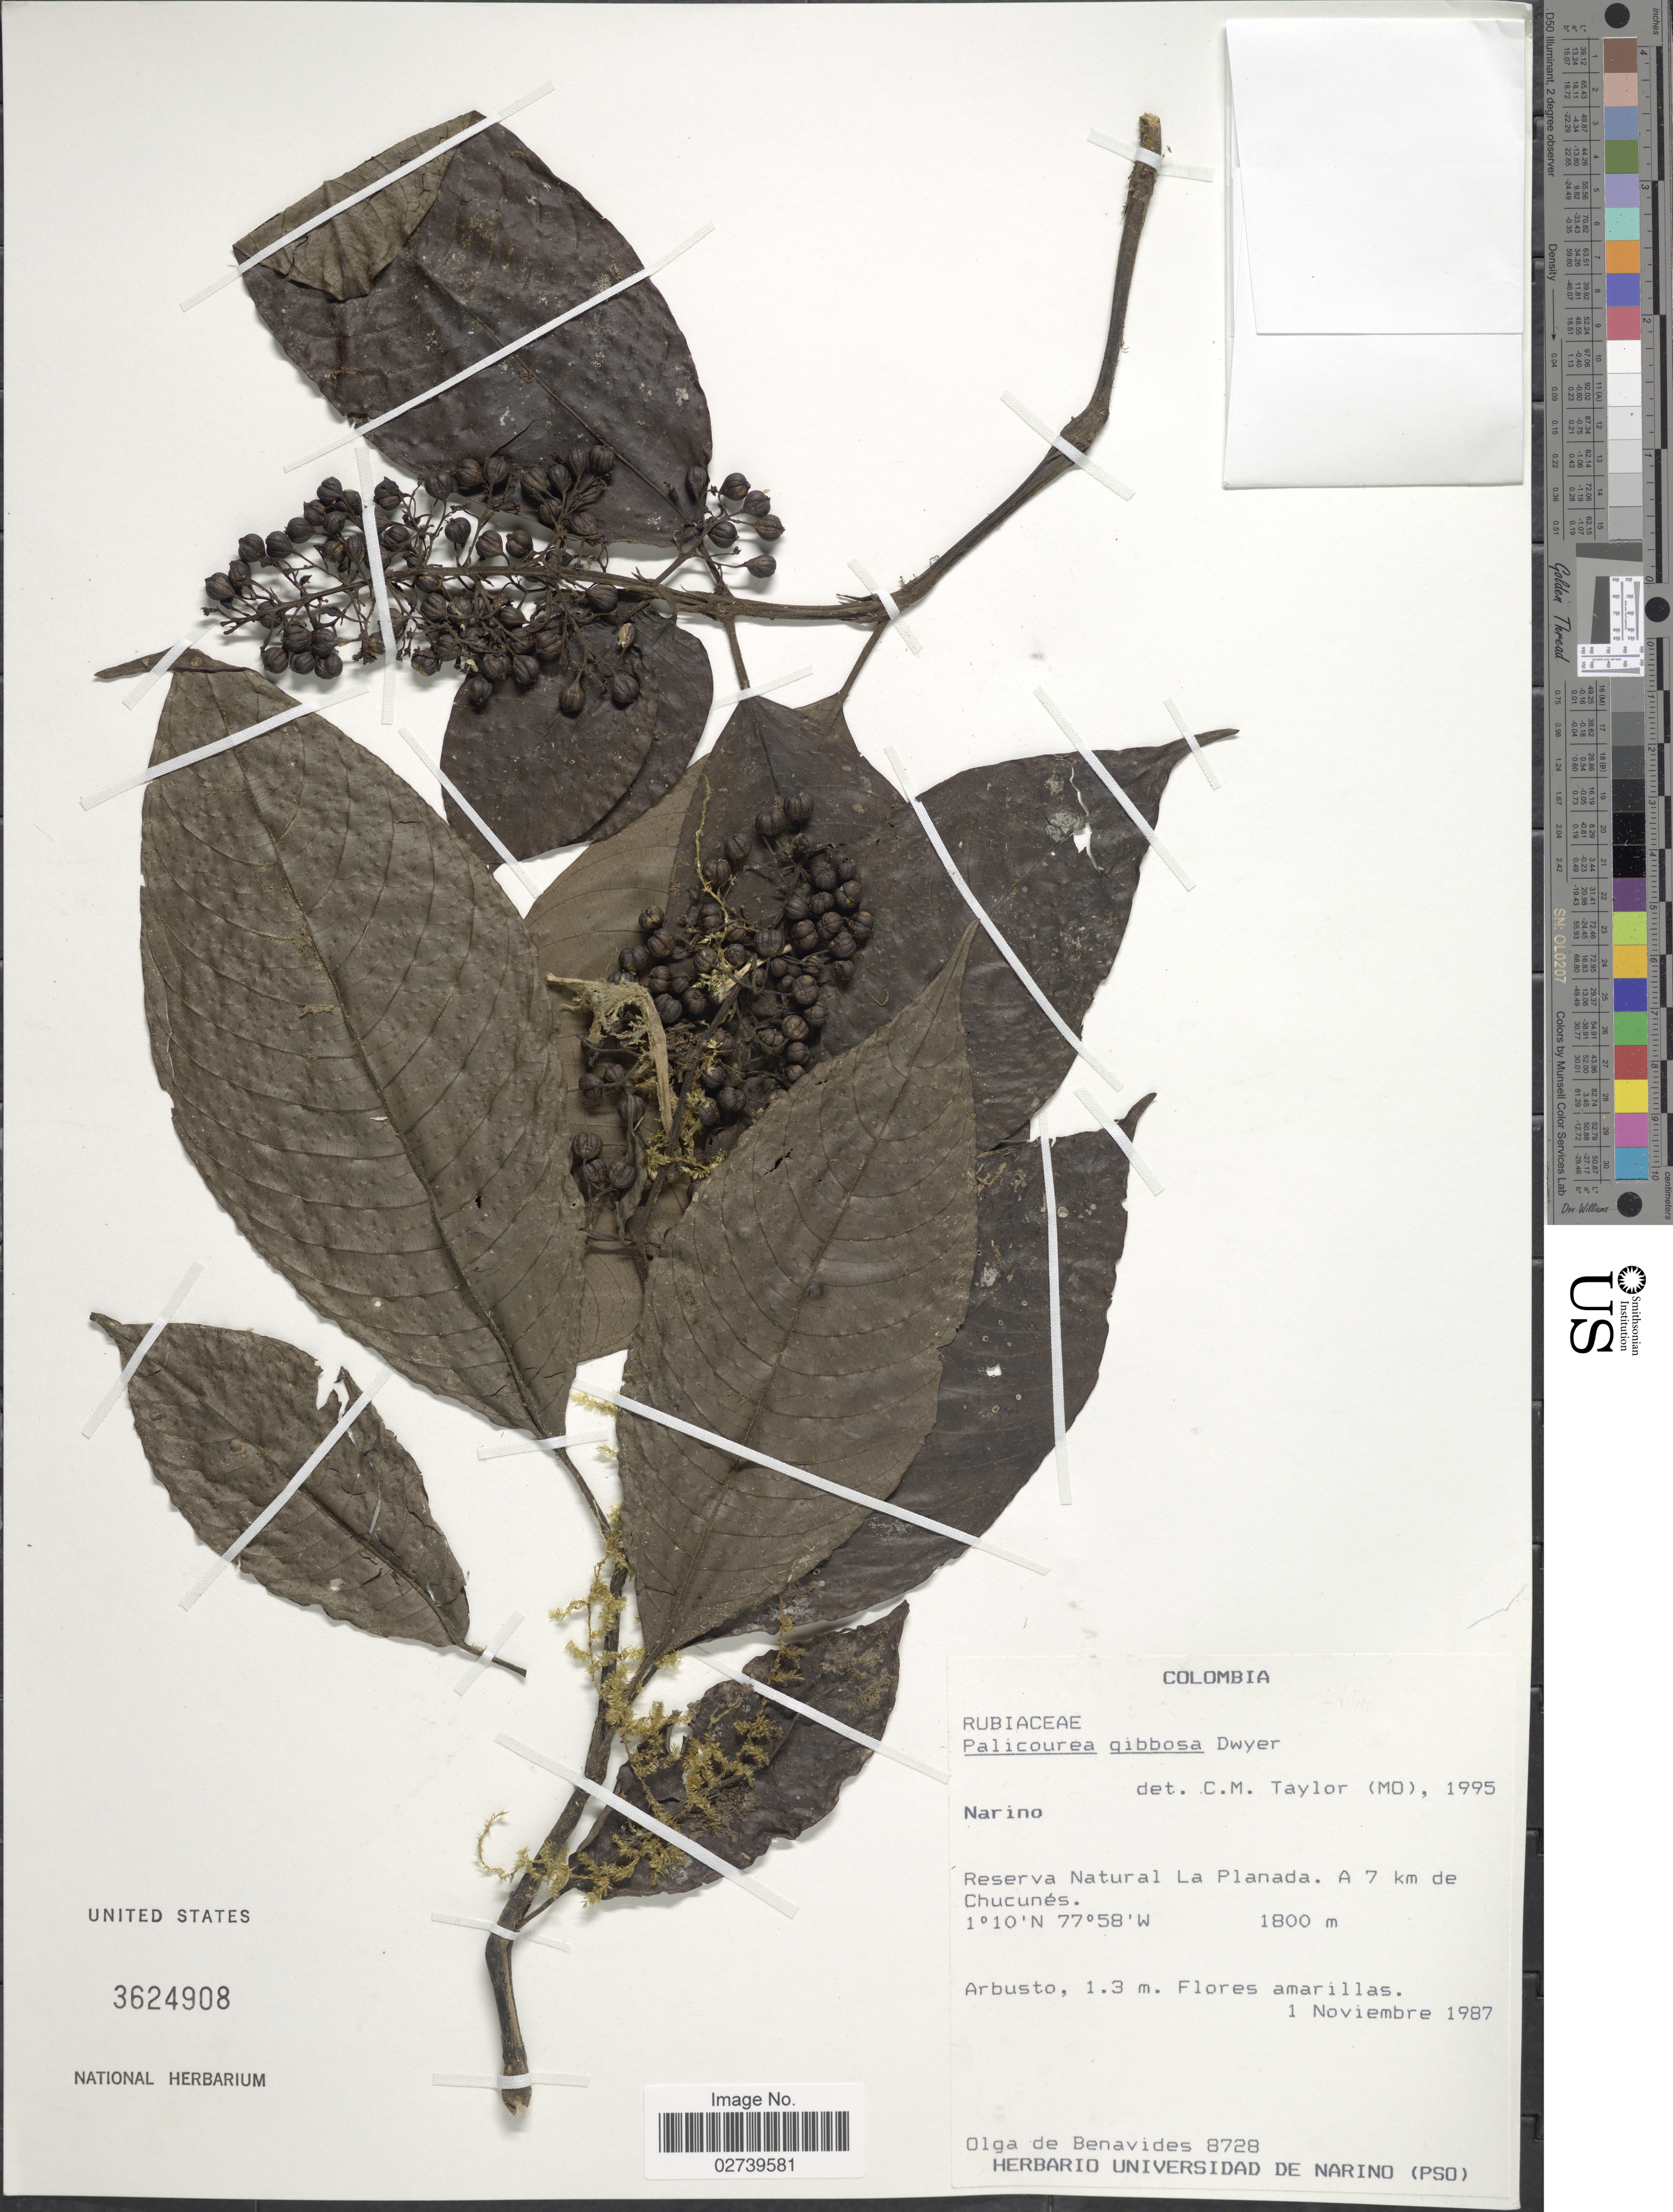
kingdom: Plantae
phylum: Tracheophyta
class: Magnoliopsida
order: Gentianales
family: Rubiaceae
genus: Palicourea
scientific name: Palicourea gibbosa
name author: Dwyer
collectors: Olga S. de Benavides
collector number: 8728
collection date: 1987-11-01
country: Colombia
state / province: Nariño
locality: Reserva Natural La Planada, a 7 km de Chucunes.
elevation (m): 1800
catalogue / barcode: US 3624908